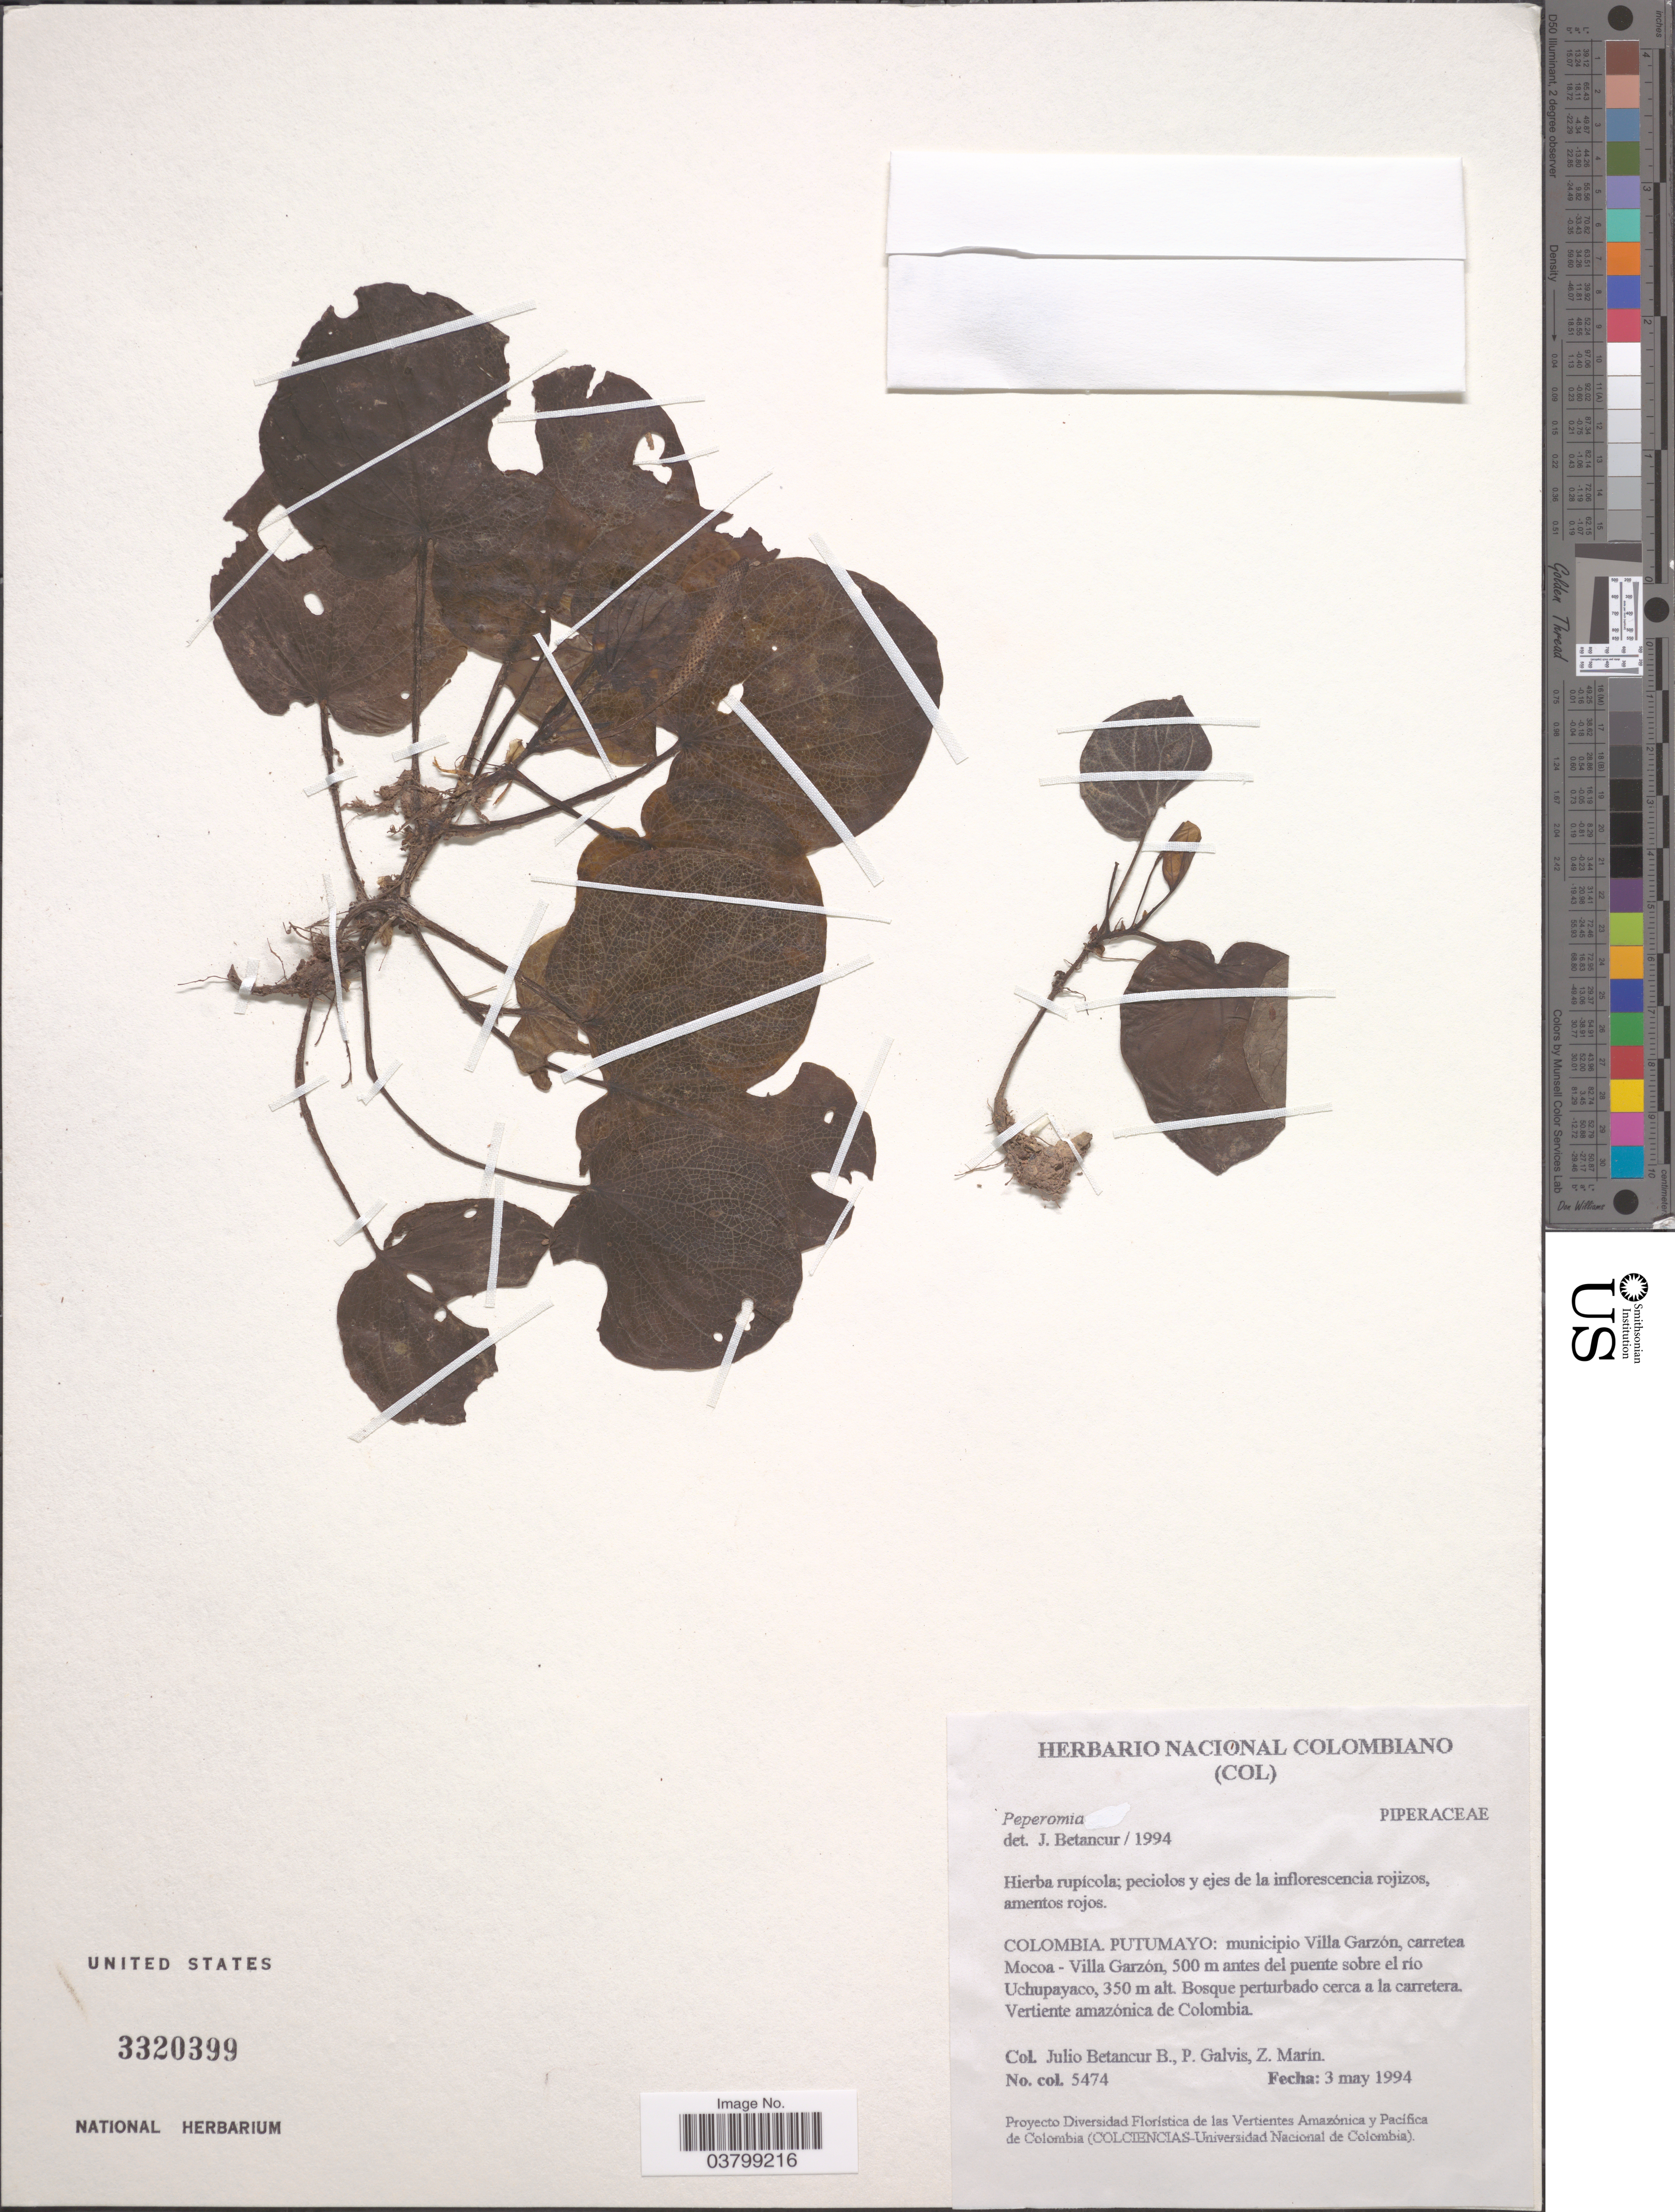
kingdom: Plantae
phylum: Tracheophyta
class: Magnoliopsida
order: Piperales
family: Piperaceae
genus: Peperomia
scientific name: Peperomia sp. nov.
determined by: Jiménez, José Estaban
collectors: J. Betancur, P. Galvis & Z. Marin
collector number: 5474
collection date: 1994-05-03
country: Colombia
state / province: Putumayo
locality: Municipio Villa Garzón, carretera Mocoa - Villa Garzón, antes del puente sobre el río Uchupayaco. Bosque perturbado cerca a la carretera. Vertiente amazónica de Colombia.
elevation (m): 350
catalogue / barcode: US 3320399